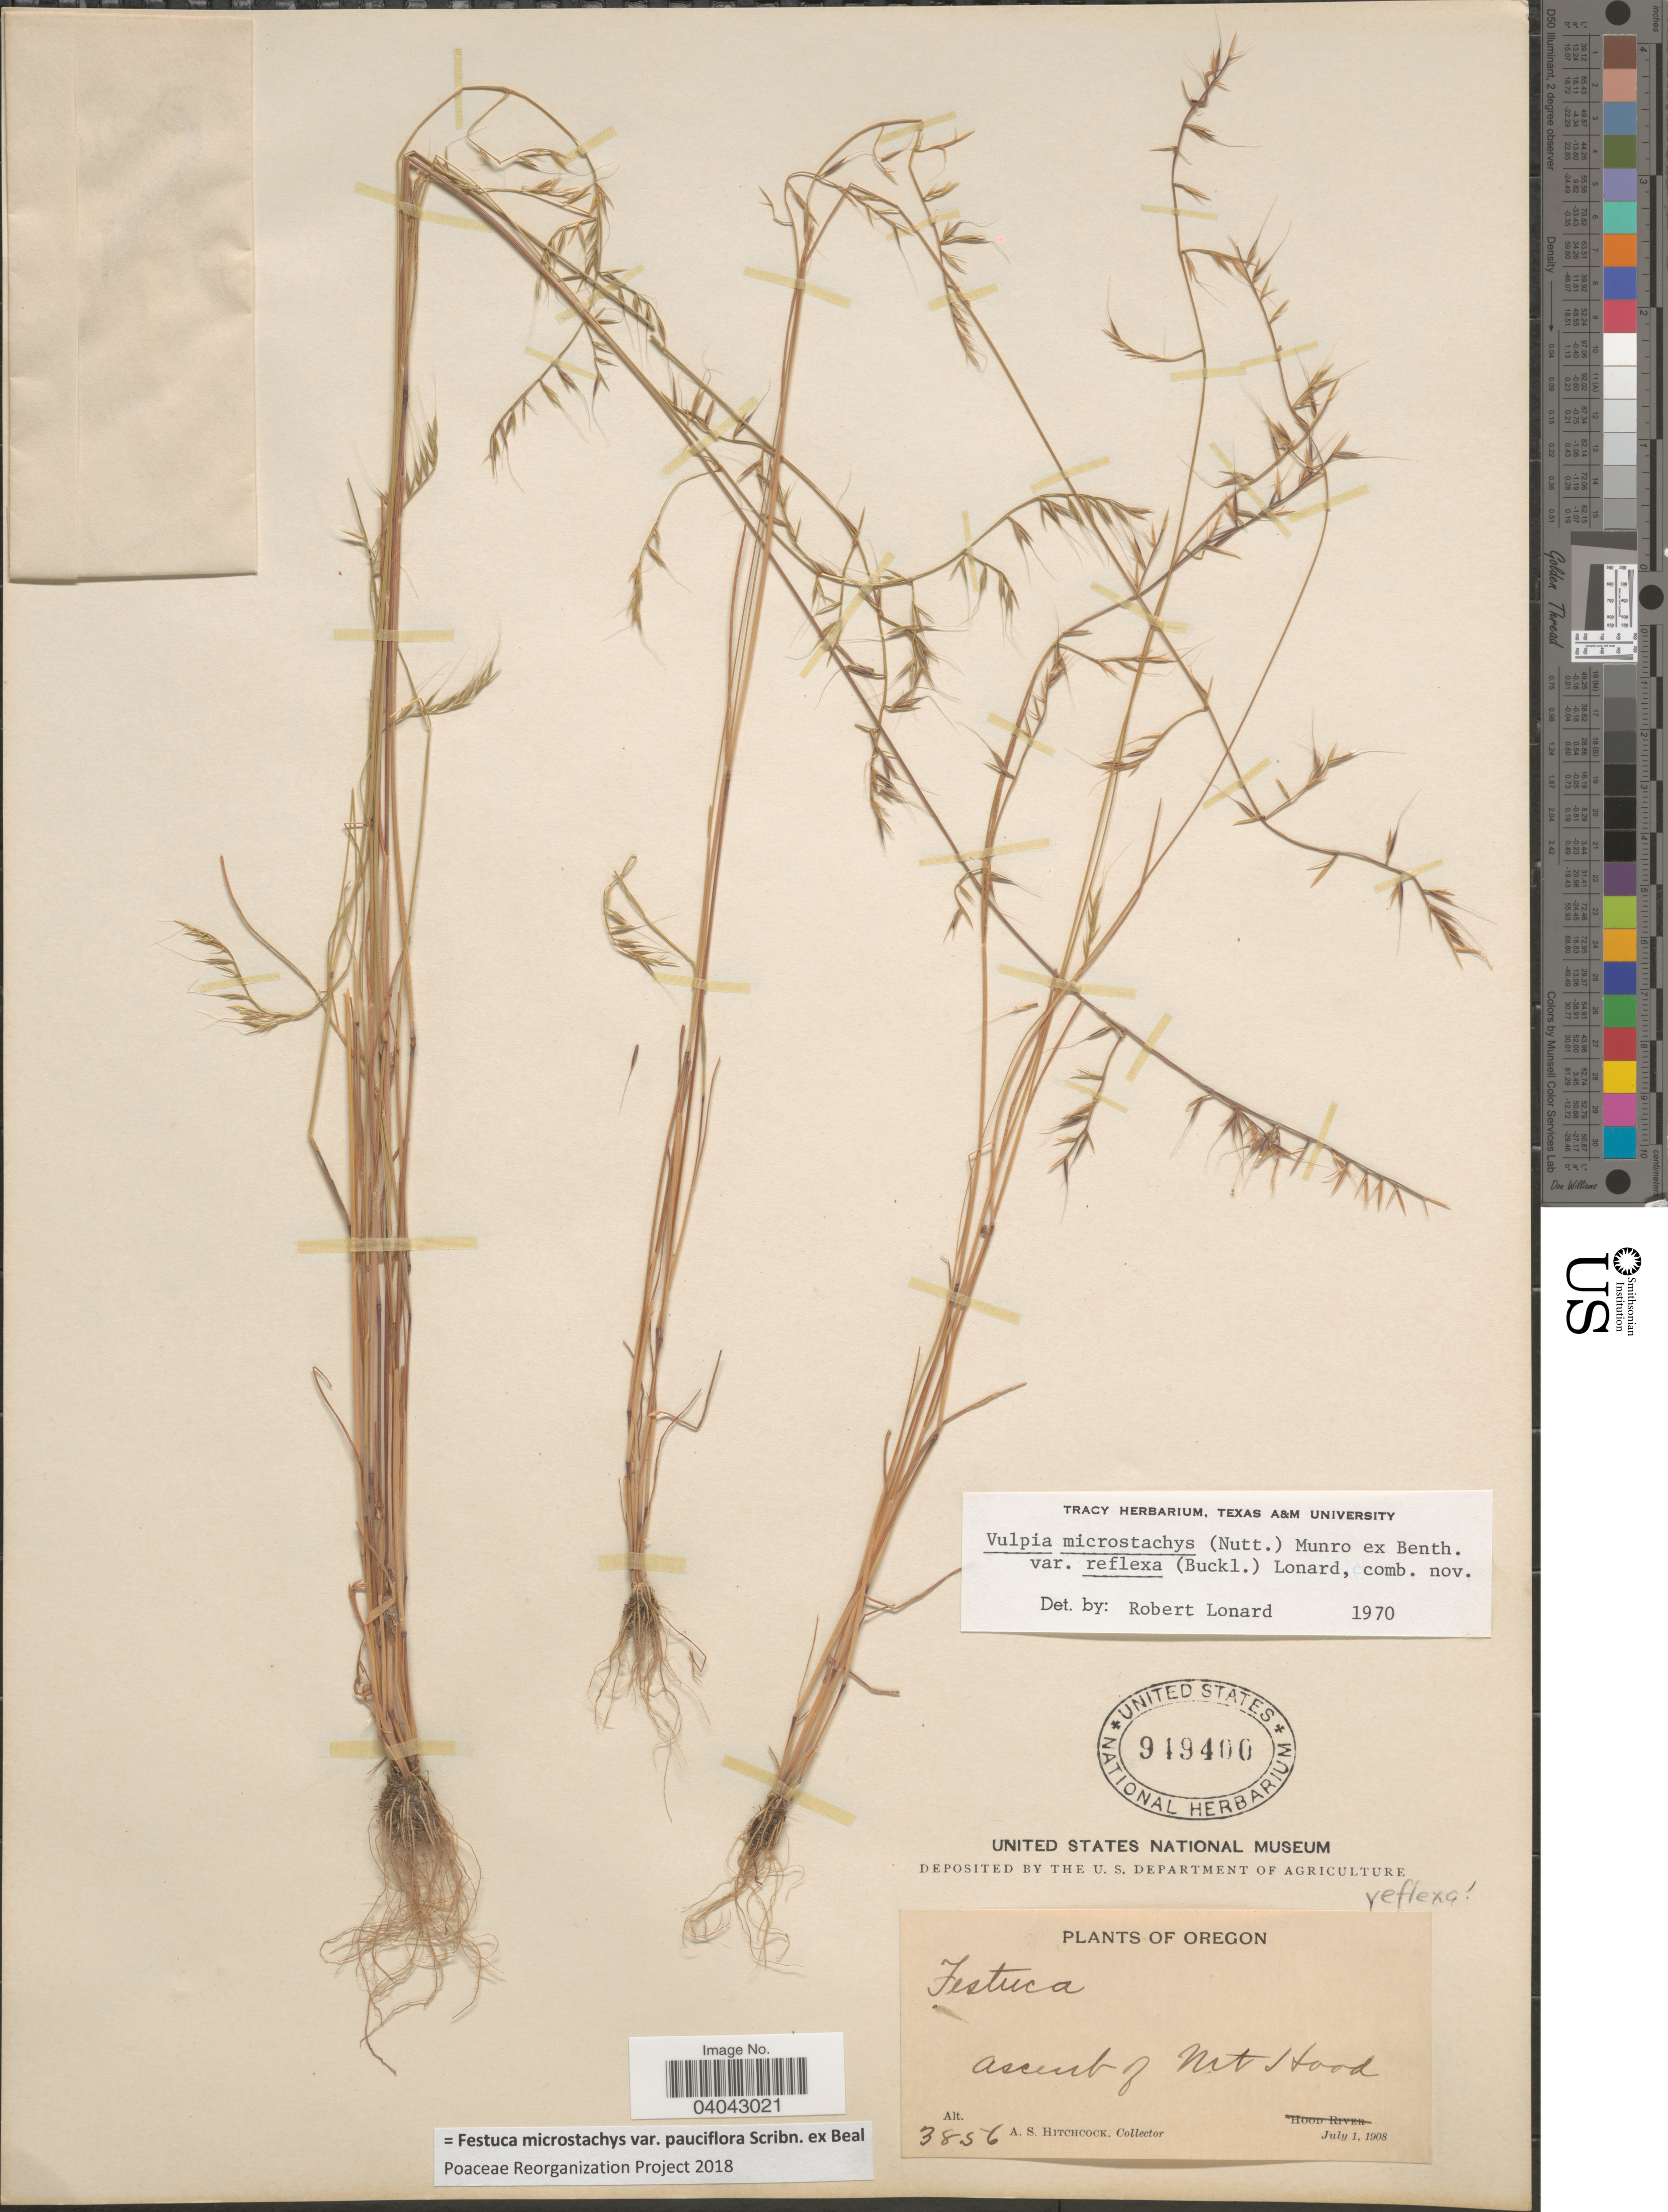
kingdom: Plantae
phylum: Tracheophyta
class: Liliopsida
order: Poales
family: Poaceae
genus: Festuca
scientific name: Festuca microstachys var. pauciflora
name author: Scribn. ex W.J. Beal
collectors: A. S. Hitchcock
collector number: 3856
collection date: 1908-07-01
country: United States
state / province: Oregon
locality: Ascent of Mt Hood.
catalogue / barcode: US 949400